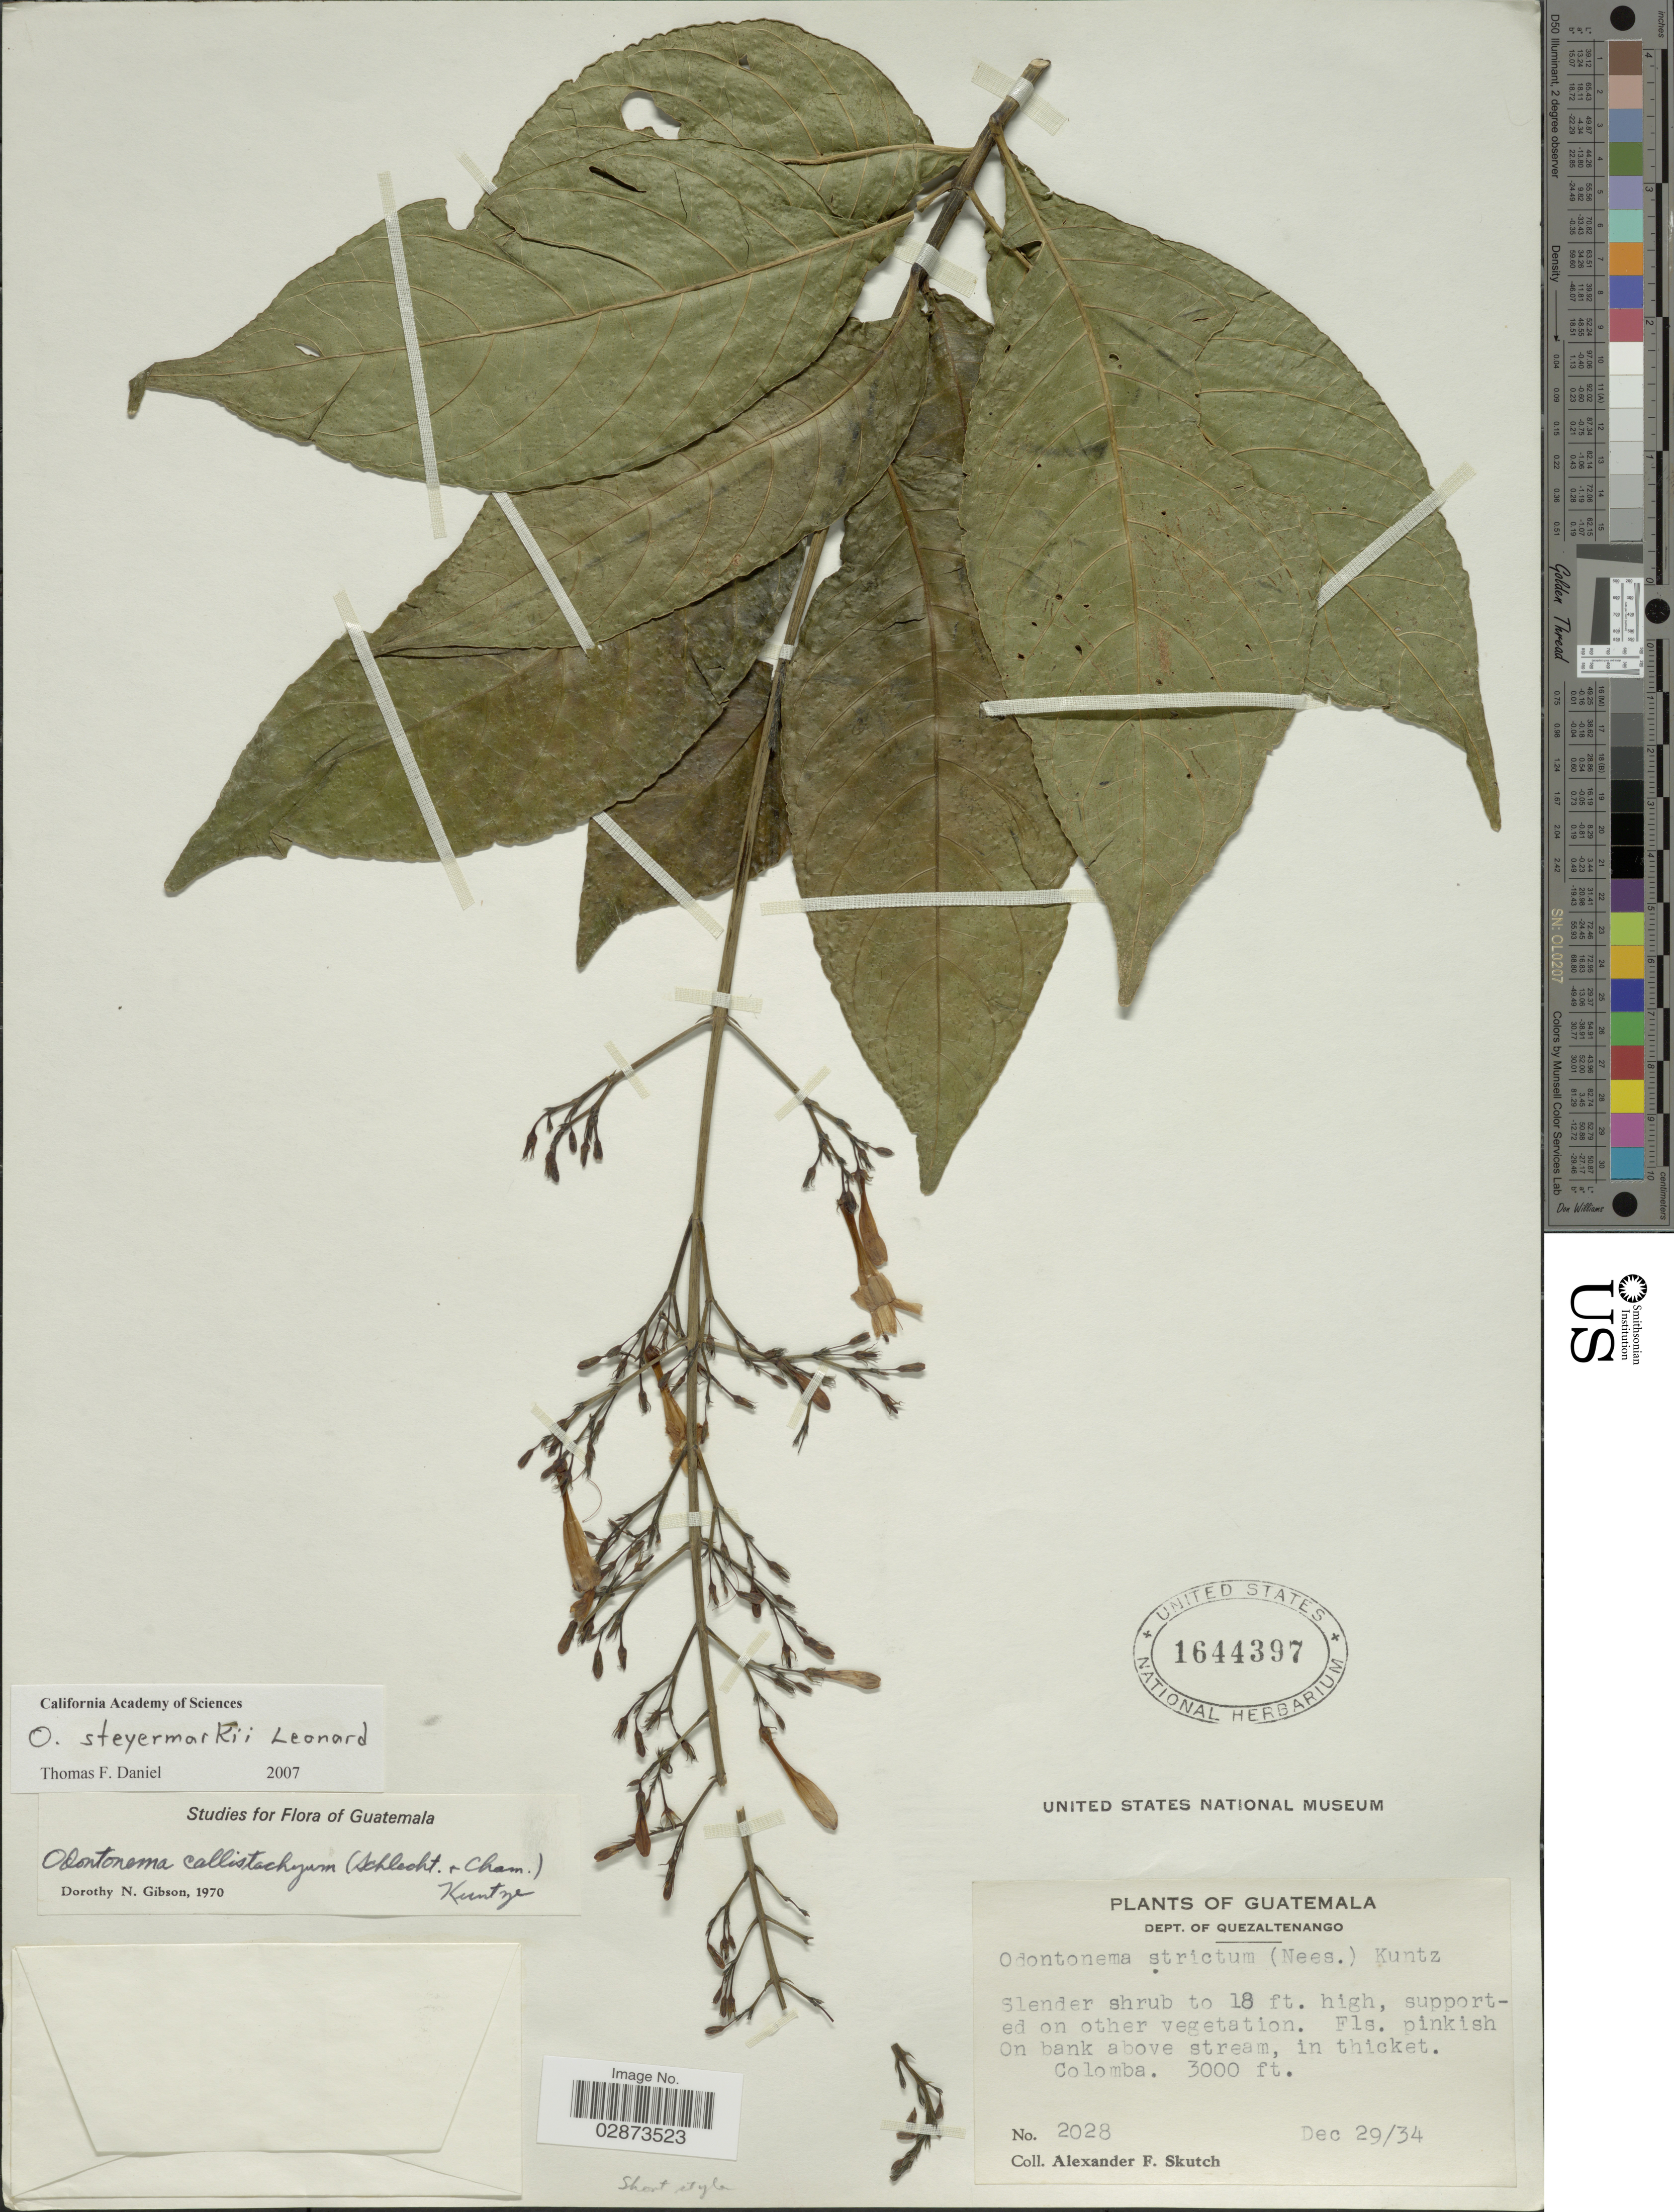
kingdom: Plantae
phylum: Tracheophyta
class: Magnoliopsida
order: Lamiales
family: Acanthaceae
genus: Odontonema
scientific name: Odontonema steyermarkii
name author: Leonard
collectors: A. F. Skutch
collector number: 2028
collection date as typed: Transcribed d/m/y: 29/12/34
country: Guatemala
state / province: Quetzaltenango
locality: Dept. of Quezaltenango, On bank above stream. Colomba.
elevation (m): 914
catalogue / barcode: US 1644397